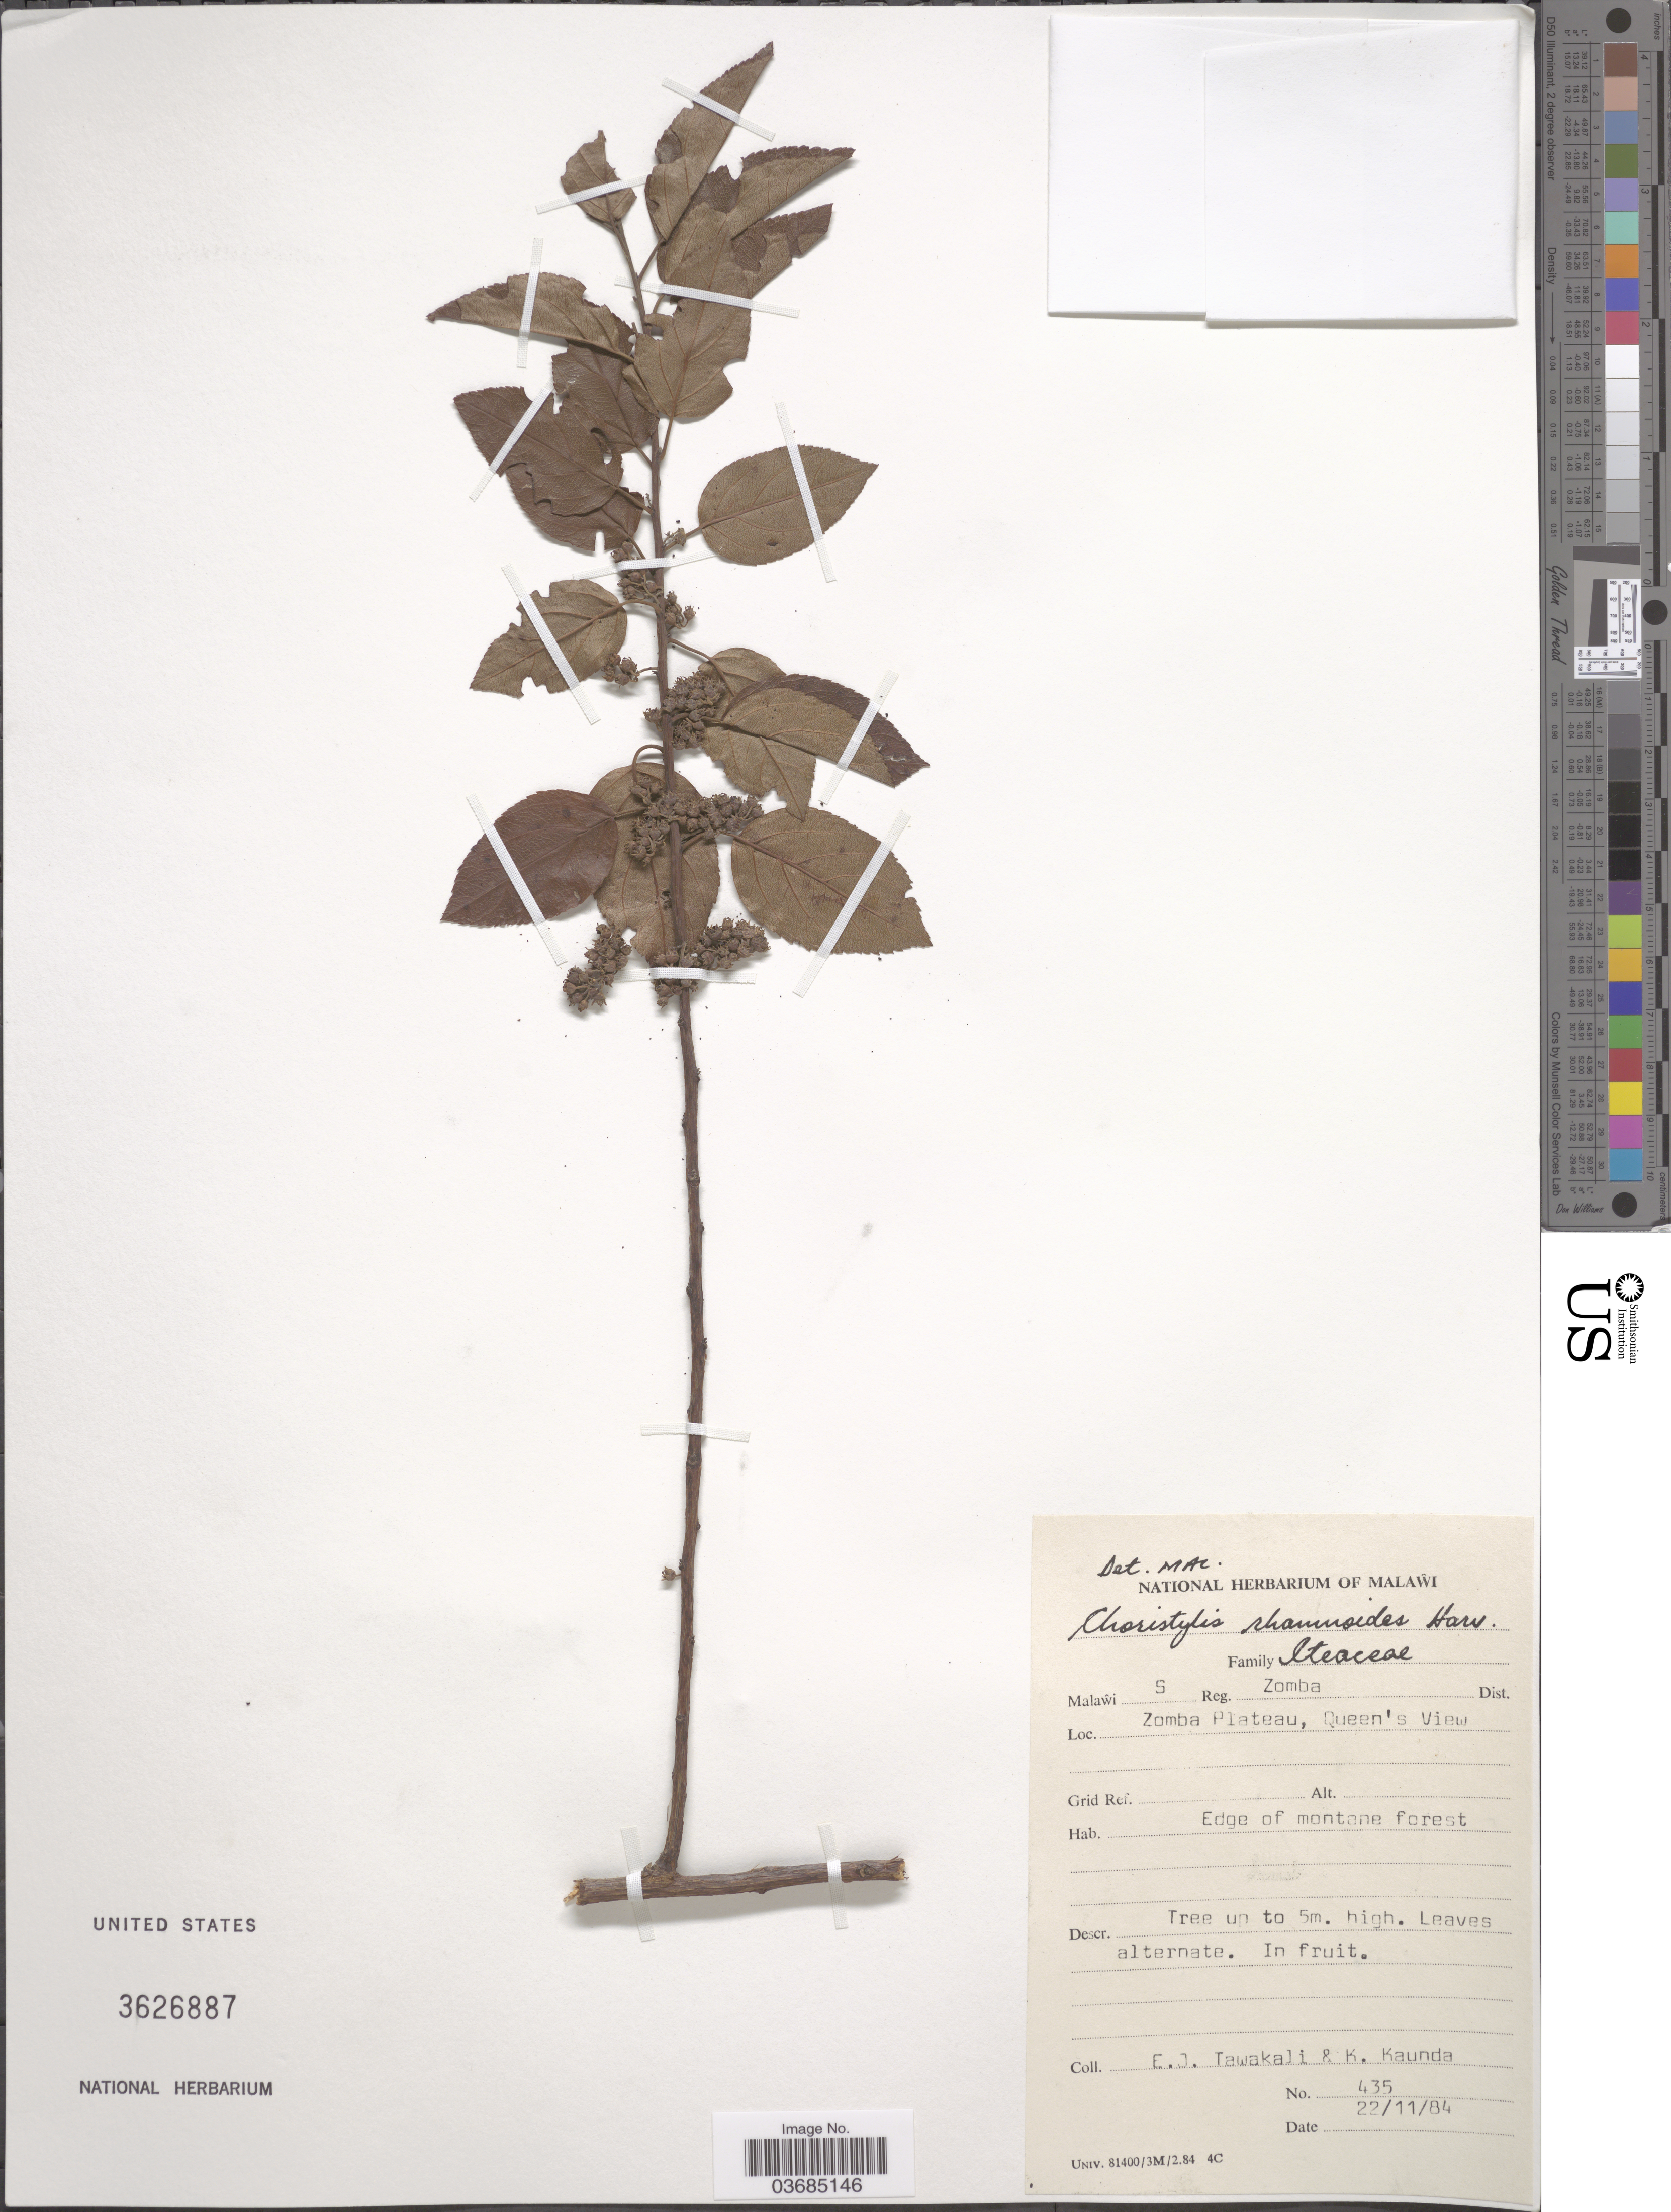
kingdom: Plantae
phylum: Tracheophyta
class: Magnoliopsida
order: Saxifragales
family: Iteaceae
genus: Itea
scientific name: Itea rhamnoides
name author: (Harv.) Kubitzki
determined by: Strong, Mark T., (BOT), Smithsonian Institution - National Museum of Natural History (UNITED STATES)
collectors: E. Tawakali & K. Kaunda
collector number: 435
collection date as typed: Transcribed d/m/y: 22/11/84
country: Malawi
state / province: Southern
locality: S Reg. Zomba Dist. Zomba Plateau, Queen's View. Edge of montane forest.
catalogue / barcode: US 3626887